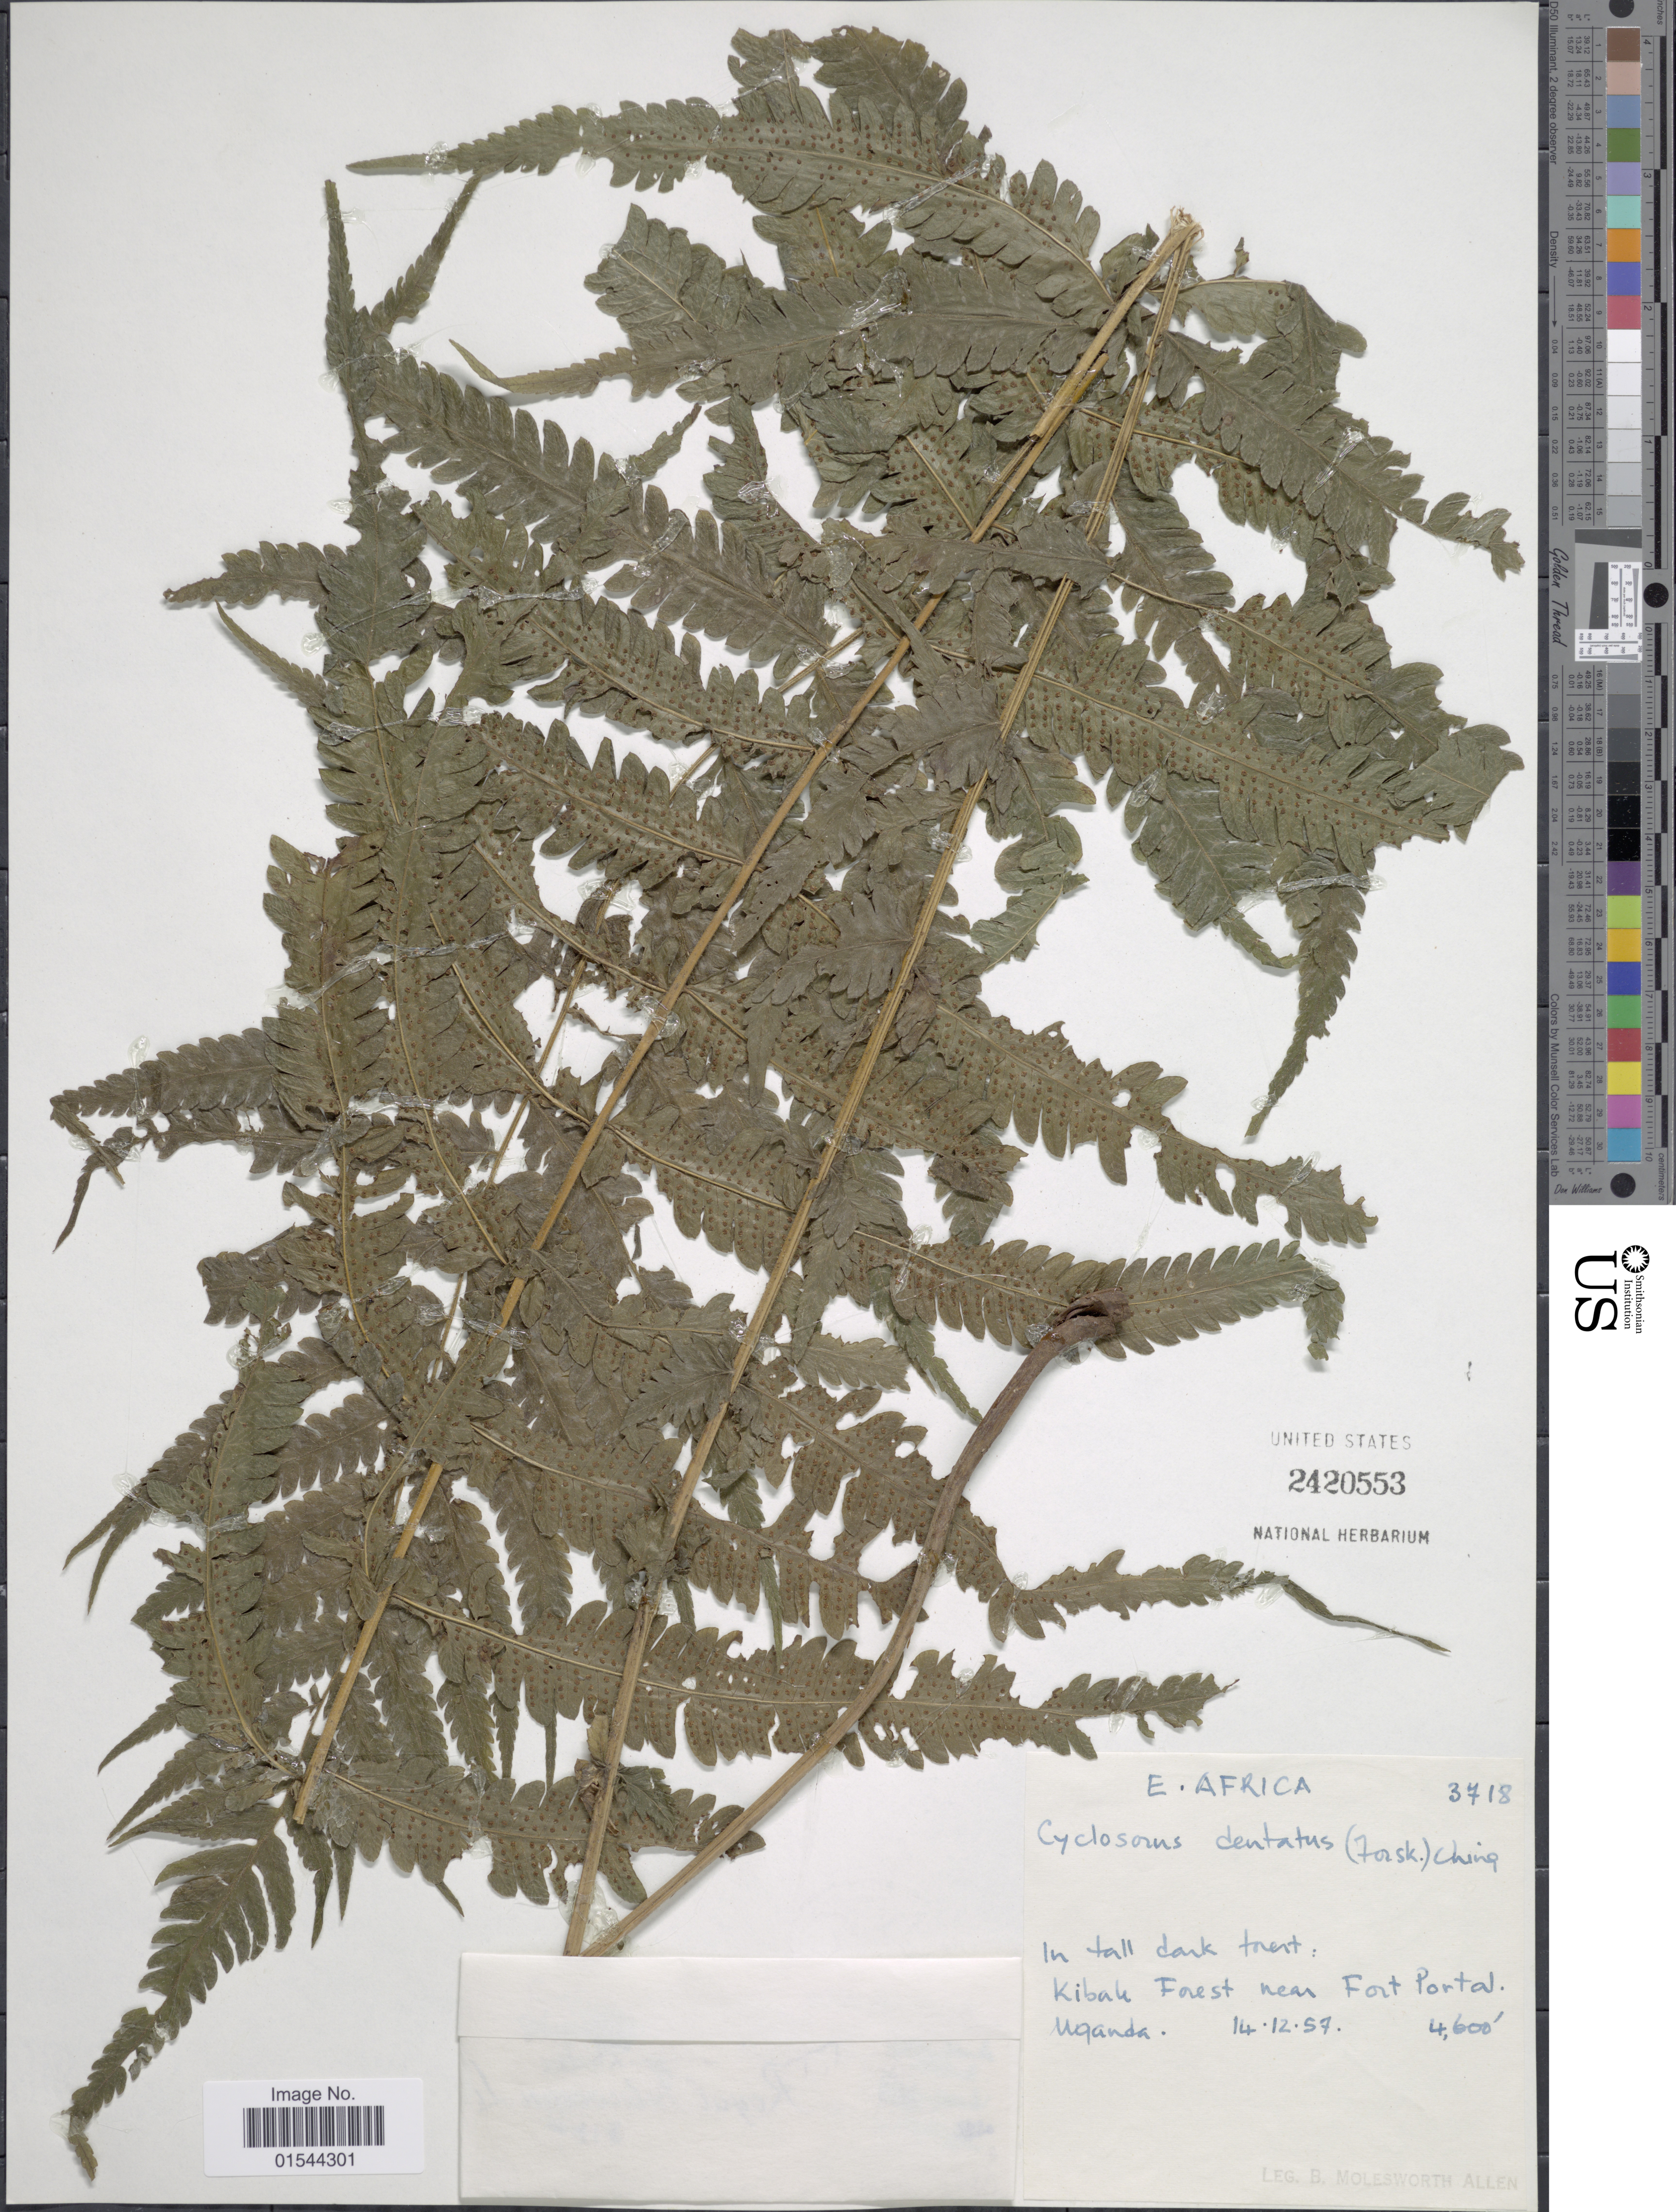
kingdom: Plantae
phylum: Tracheophyta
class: Polypodiopsida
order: Polypodiales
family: Thelypteridaceae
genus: Christella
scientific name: Christella dentata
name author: (Forssk.) Brownsey & Jermy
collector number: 3718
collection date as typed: Transcribed d/m/y: 14/12/57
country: Uganda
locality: Kibak Forest near Fort Portal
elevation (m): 1402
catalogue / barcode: US 2420553